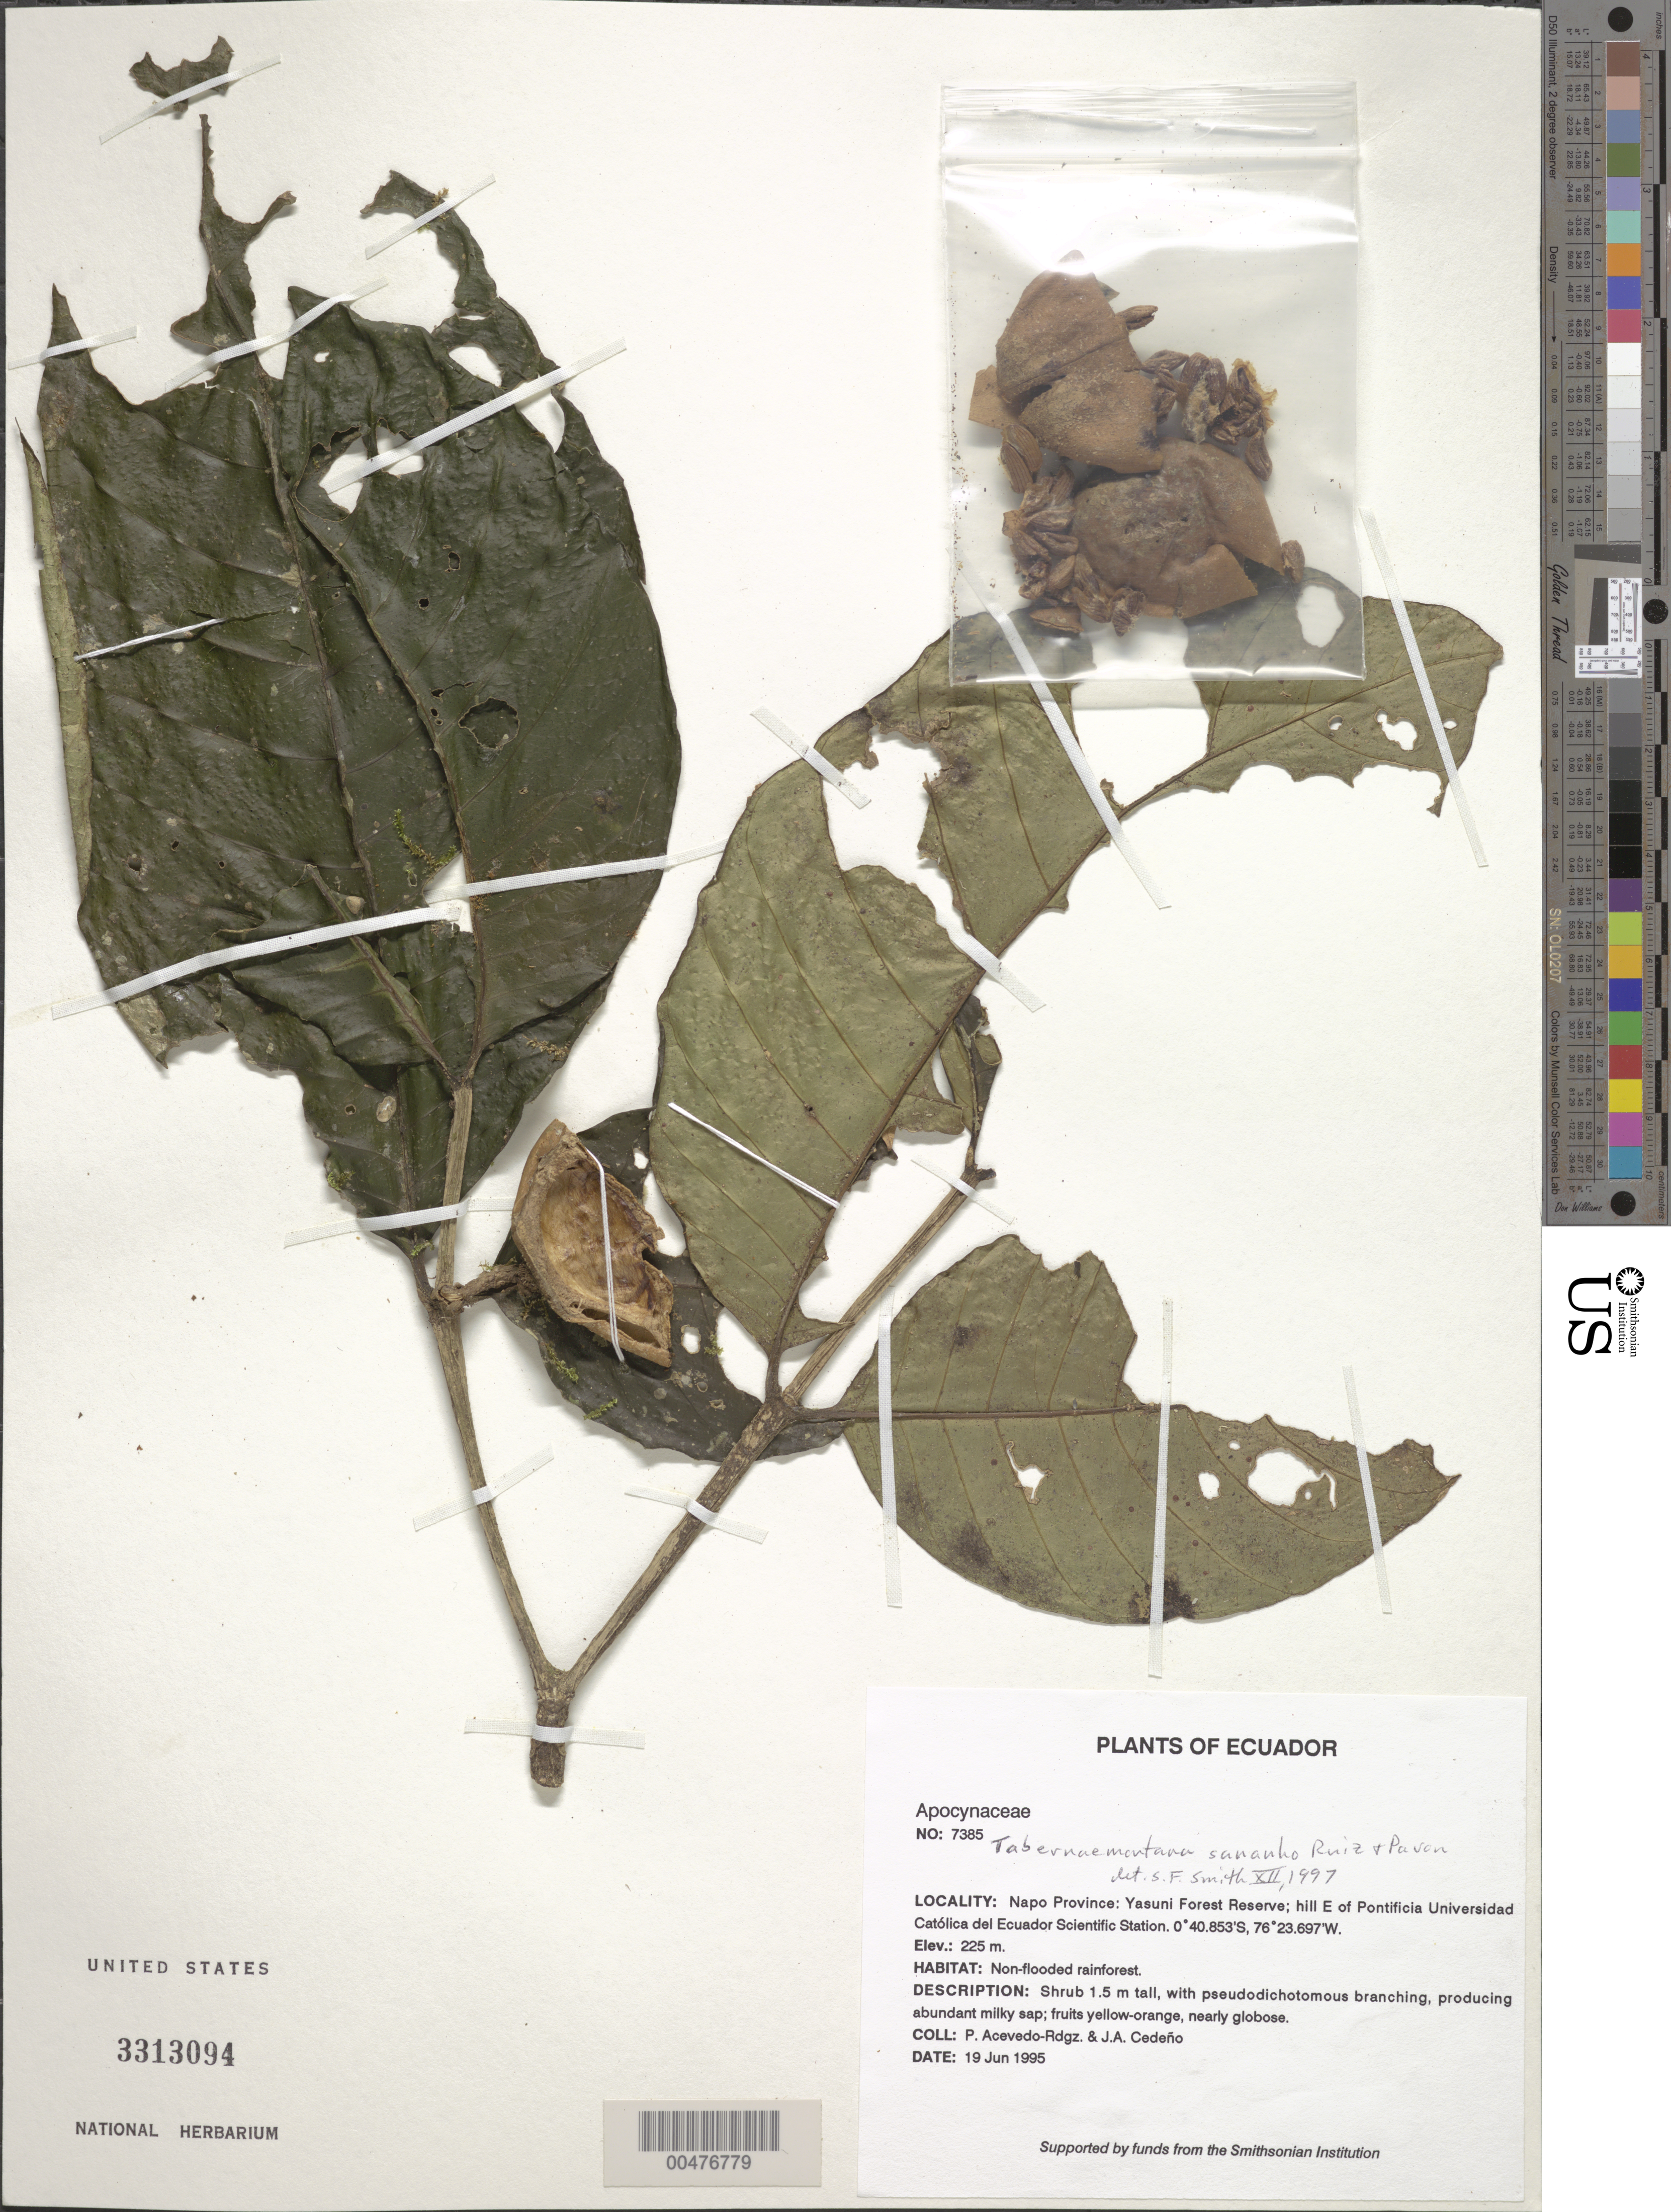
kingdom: Plantae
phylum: Tracheophyta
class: Magnoliopsida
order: Gentianales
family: Apocynaceae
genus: Tabernaemontana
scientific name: Tabernaemontana sananho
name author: Ruiz & Pav.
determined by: Smith, Stephen F., (US), NMNH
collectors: P. Acevedo-Rodr. & J. A. Cedeño M.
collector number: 7385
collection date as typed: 19 Jun 1995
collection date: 1995-06-19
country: Ecuador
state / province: Napo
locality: Napo Province: Yasuni Forest Reserve; hill E of Pontificia Universidad Católica del Ecuador Scientific Station.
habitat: Non-flooded rainforest.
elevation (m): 225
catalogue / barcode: US 3313094